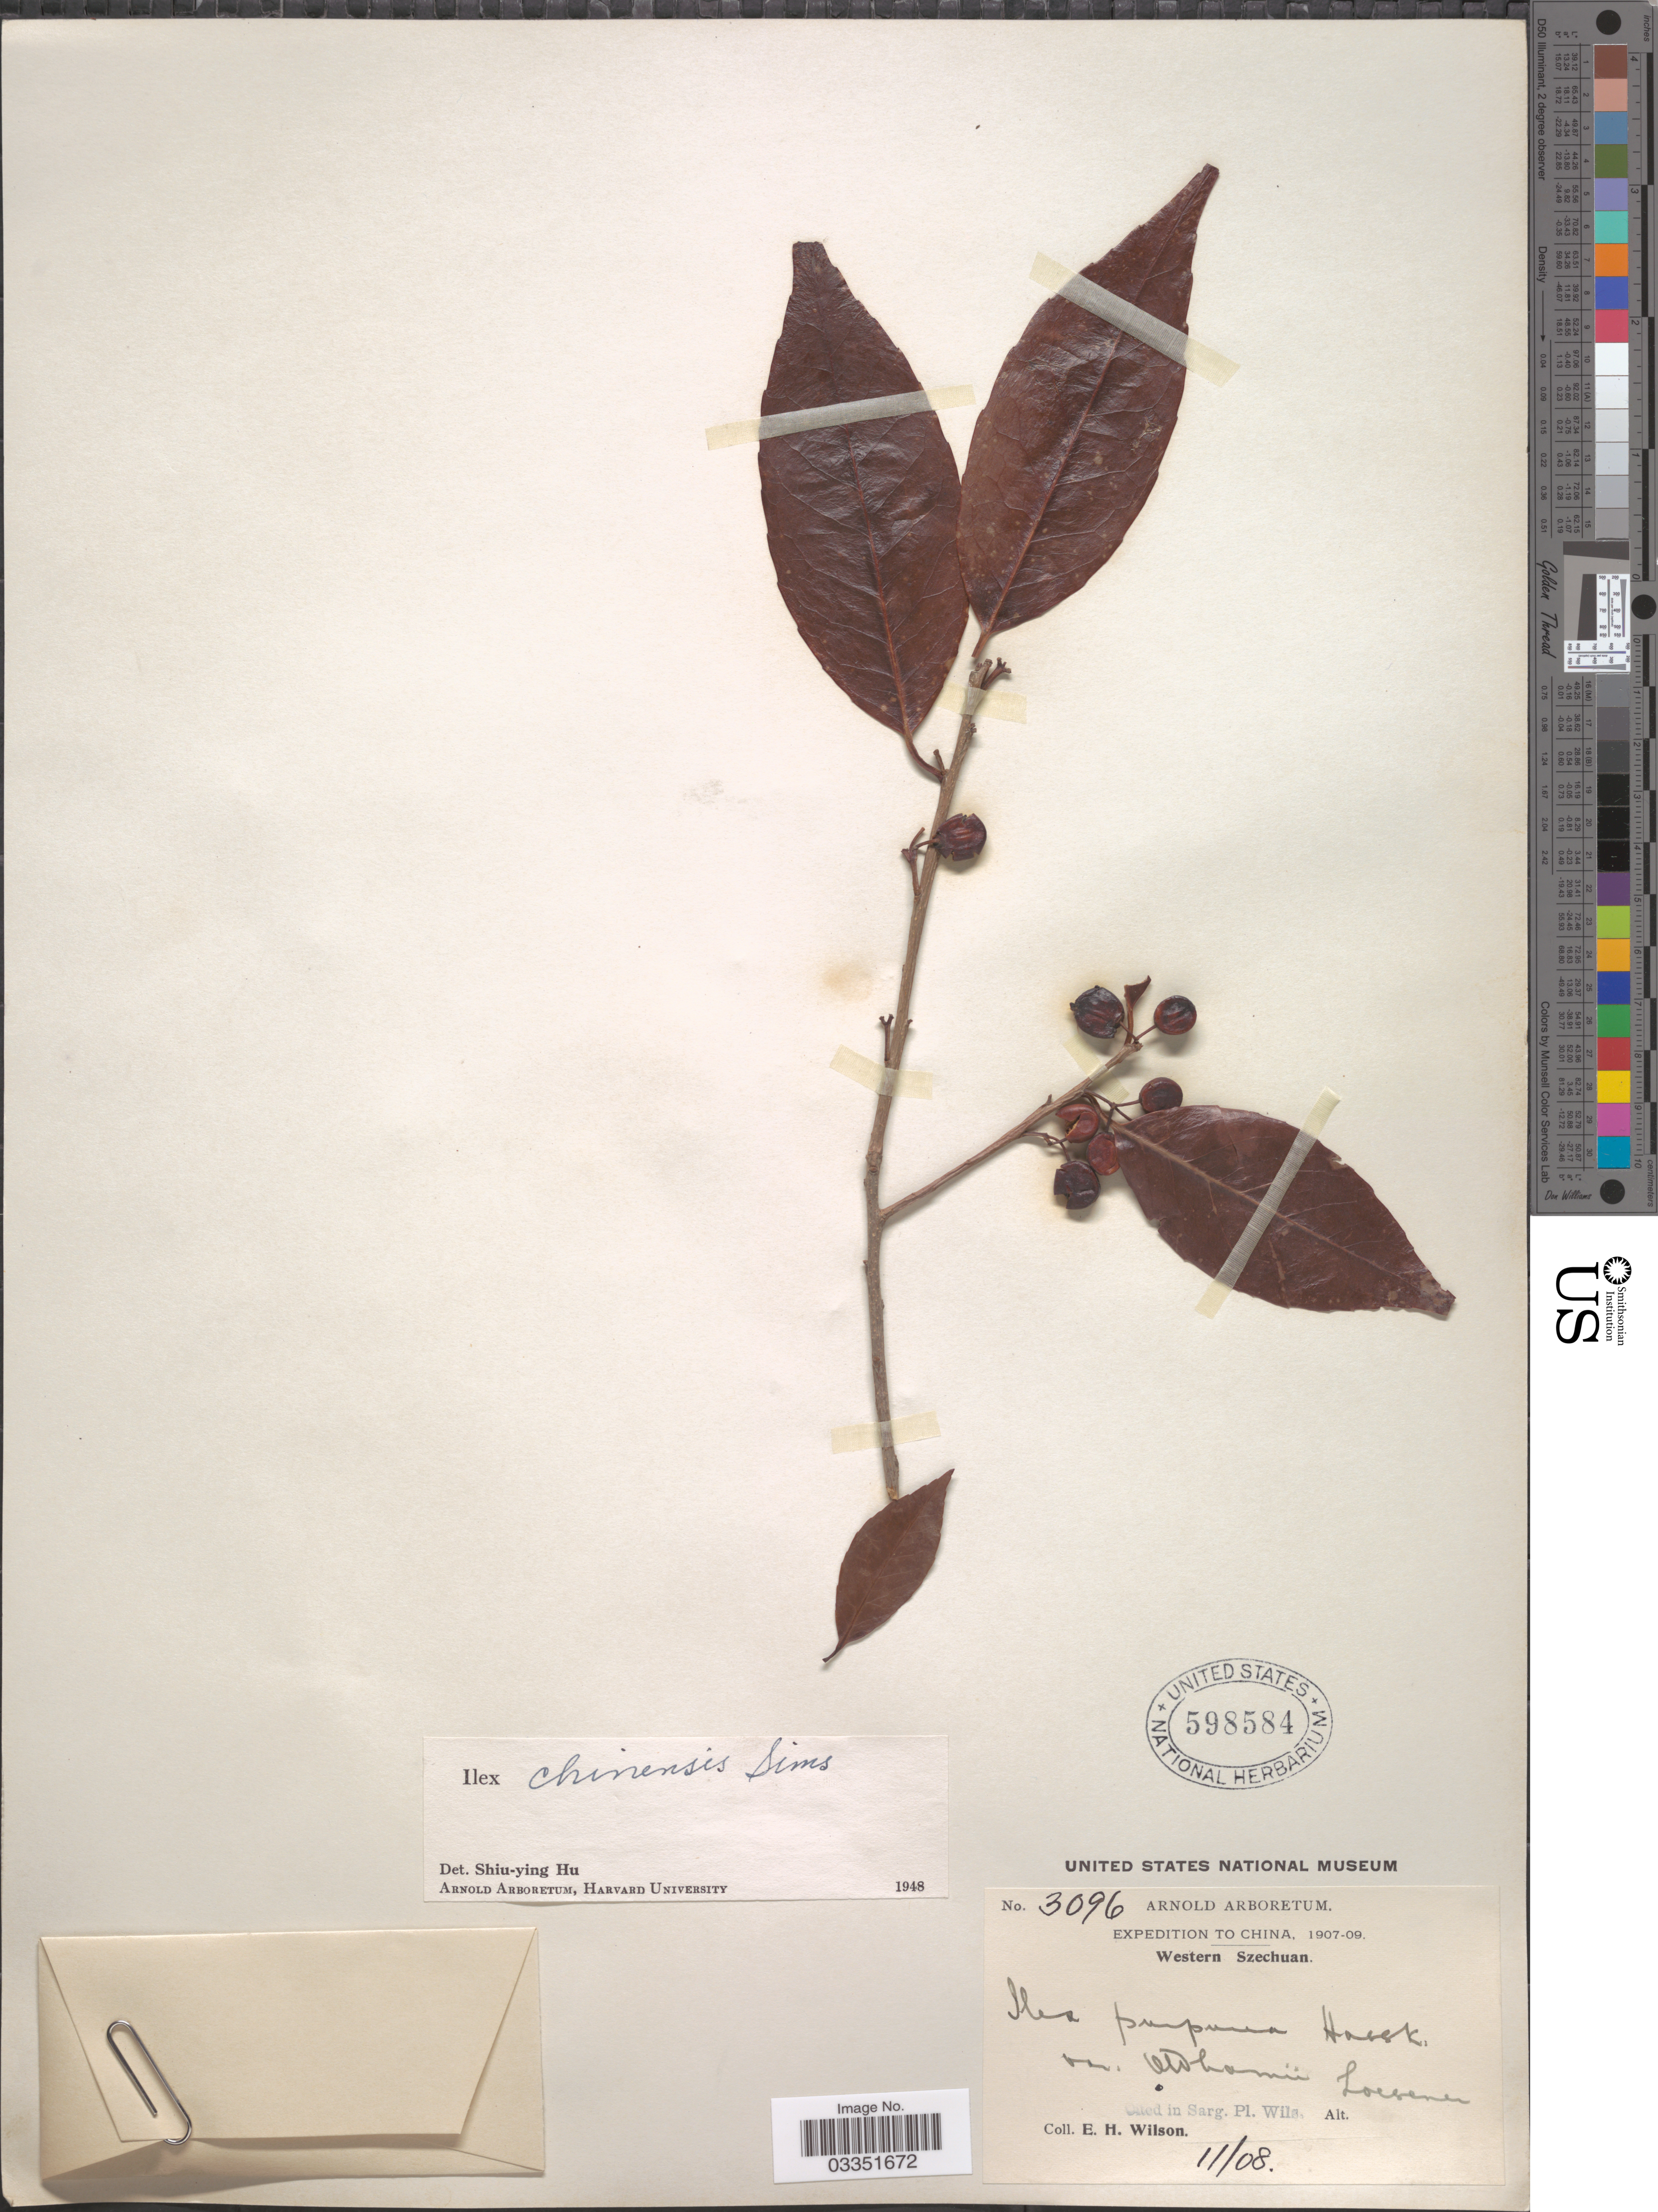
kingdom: Plantae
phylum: Tracheophyta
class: Magnoliopsida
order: Aquifoliales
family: Aquifoliaceae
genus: Ilex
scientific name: Ilex chinensis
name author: Sims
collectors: E. Wilson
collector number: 3096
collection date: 1908-11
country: China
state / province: Sichuan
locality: Western Szechuan.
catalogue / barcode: US 598584